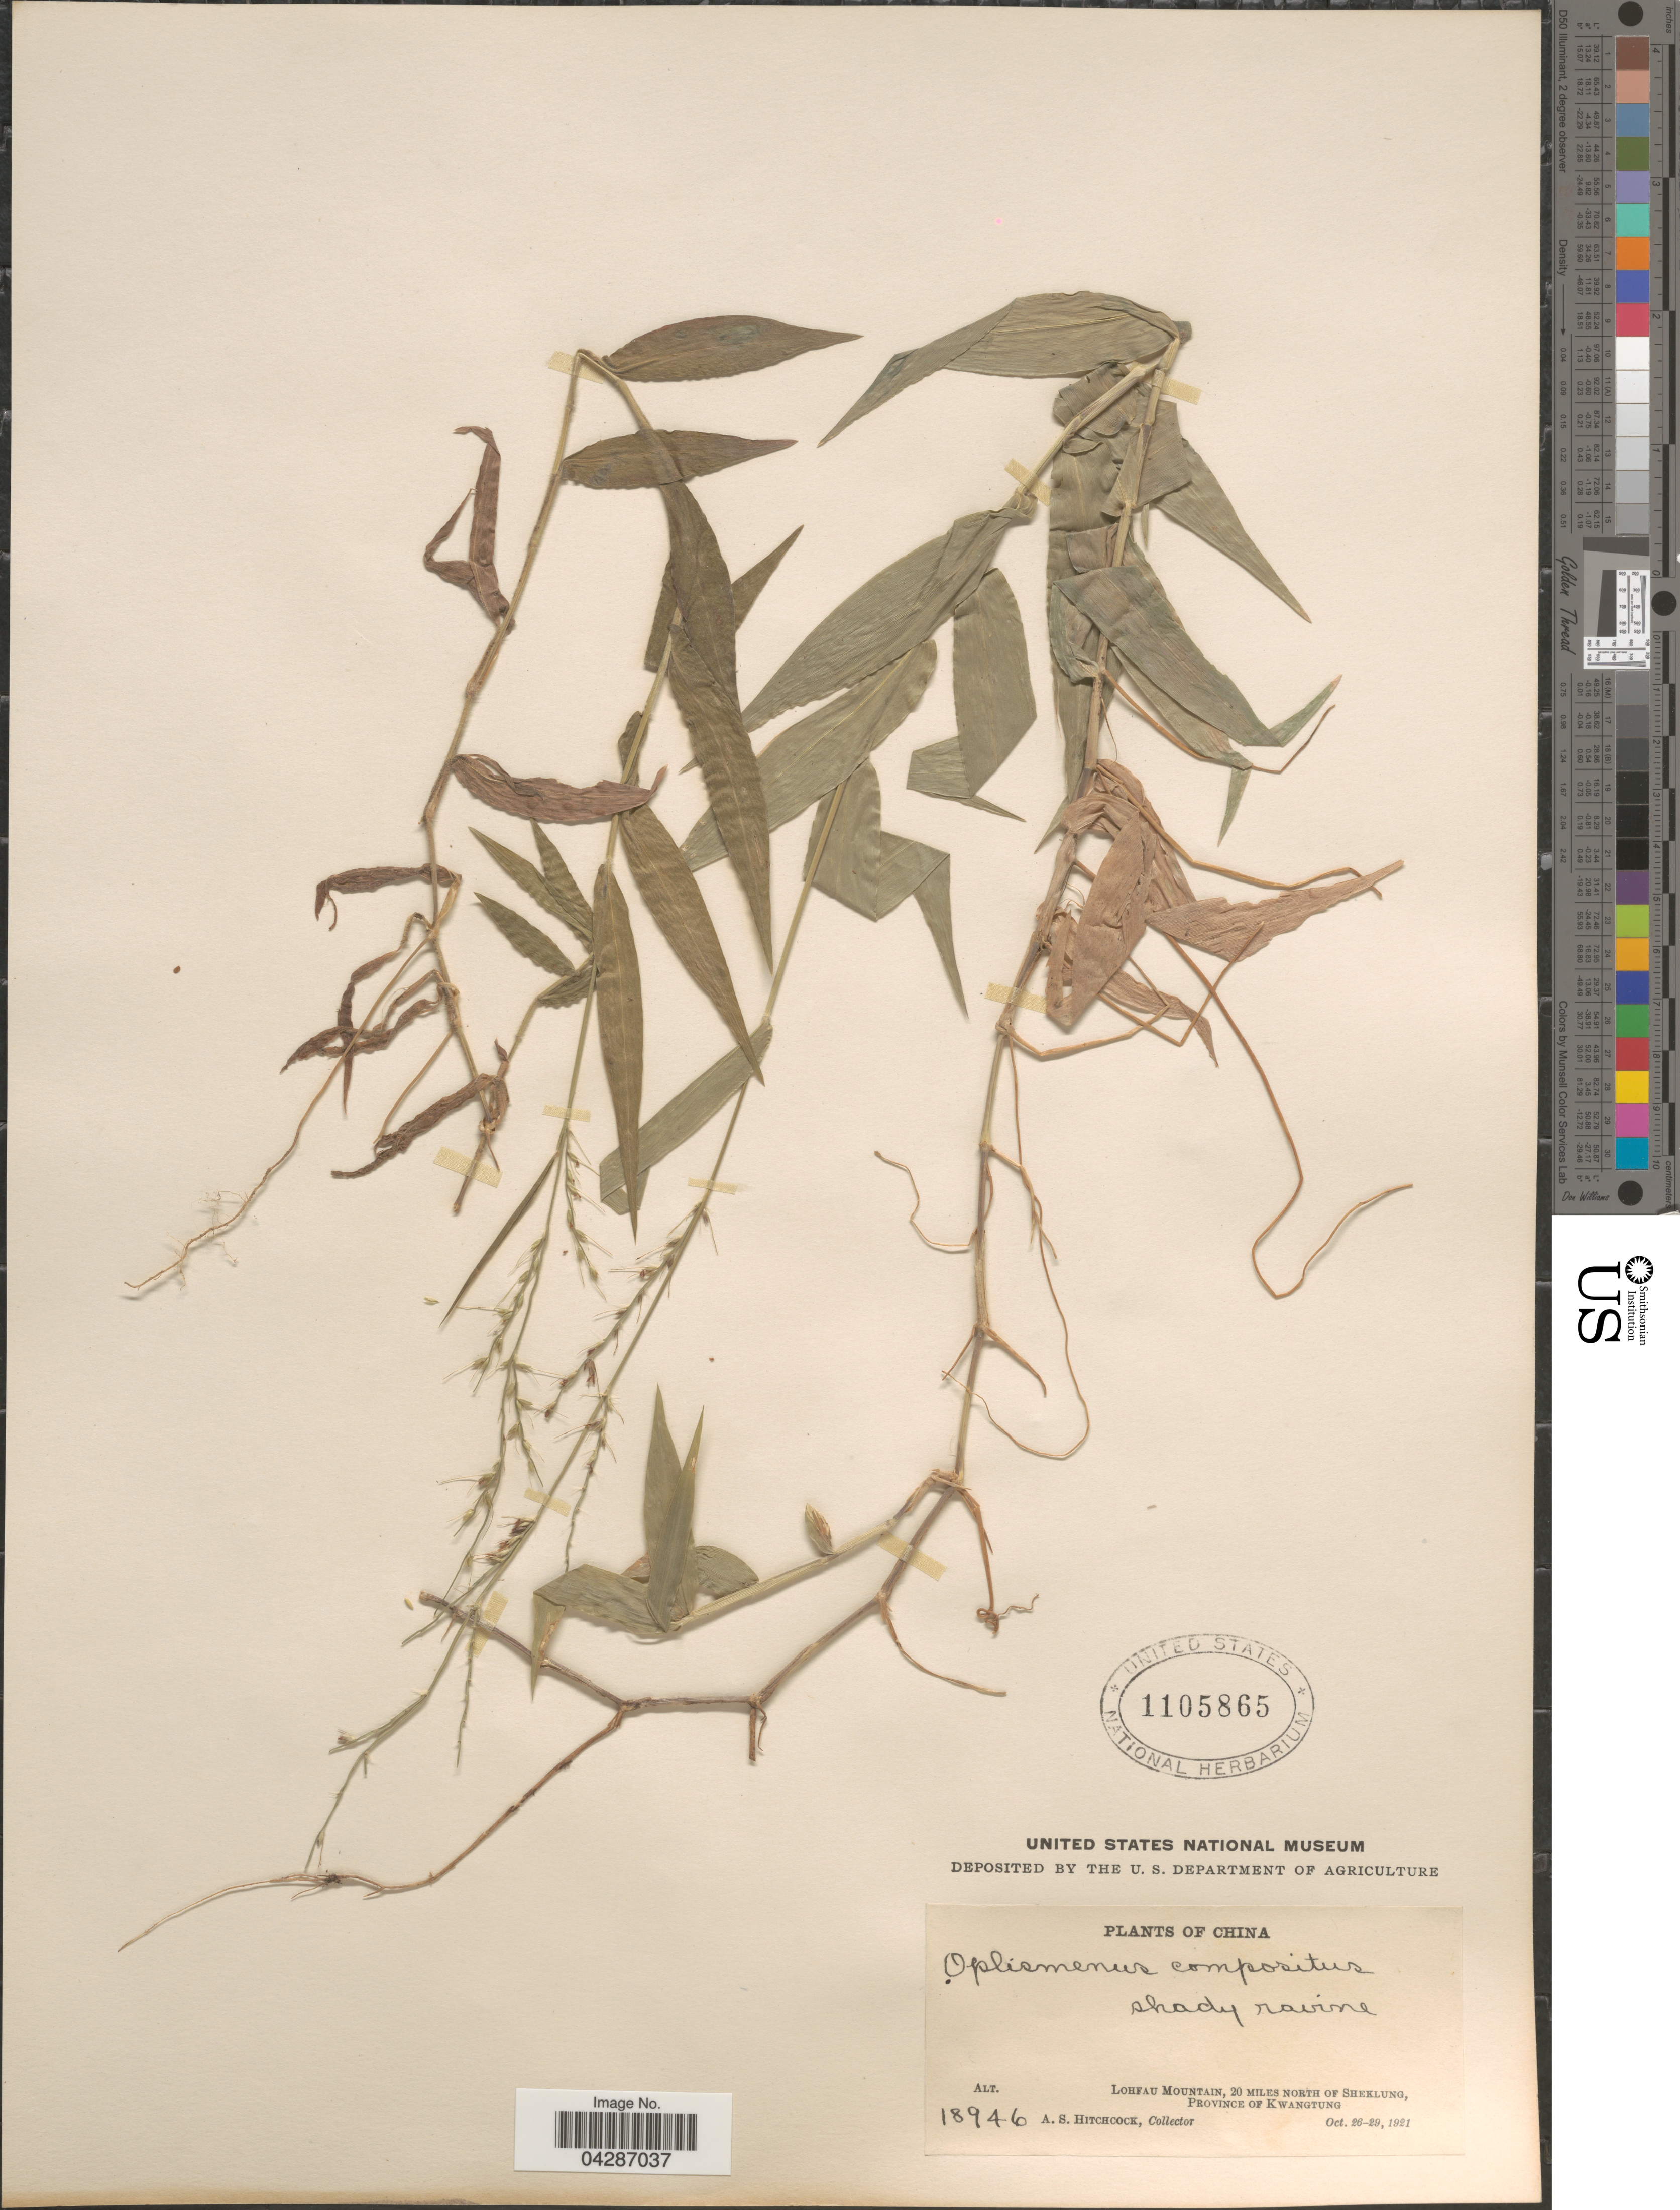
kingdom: Plantae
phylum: Tracheophyta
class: Liliopsida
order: Poales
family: Poaceae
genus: Oplismenus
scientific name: Oplismenus compositus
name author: (L.) P. Beauv.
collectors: A. S. Hitchcock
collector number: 18946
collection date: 1921-10-26/1921-10-29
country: China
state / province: Guangdong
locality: Shady ravine. Lohfau Mountain, 20 miles north of Sheklung, Province of Kwangtung.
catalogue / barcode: US 1105865